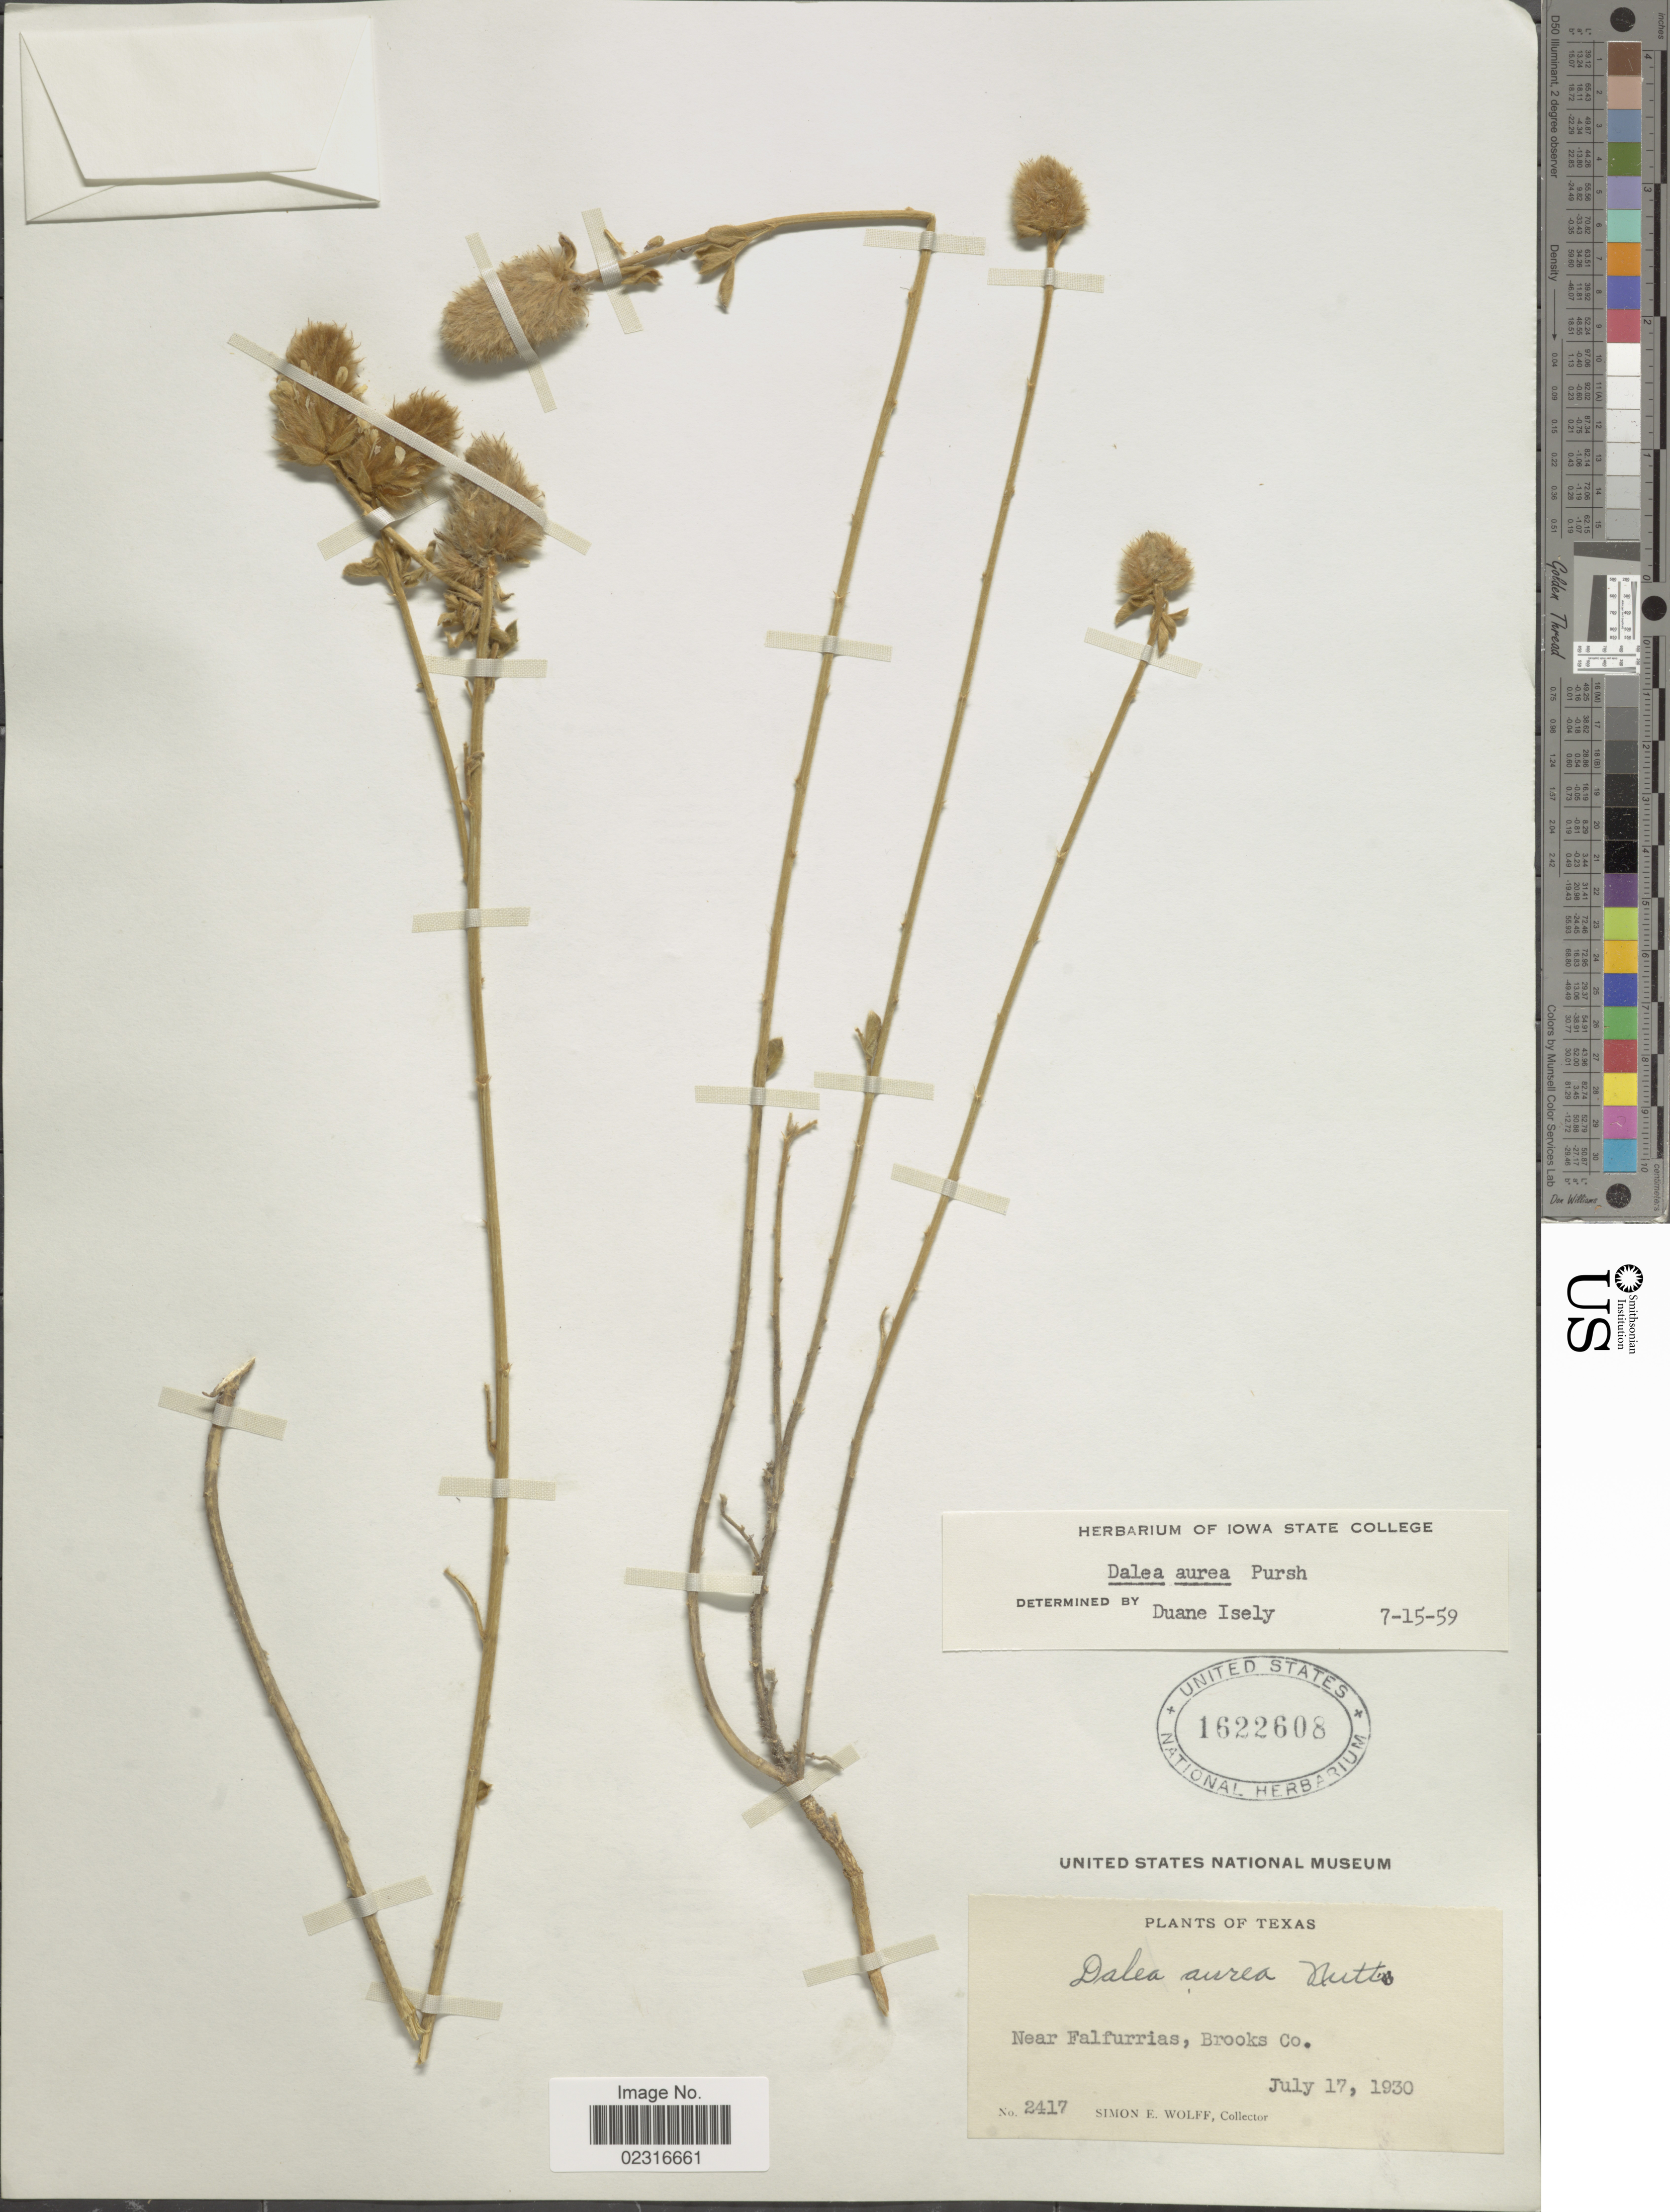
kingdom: Plantae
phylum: Tracheophyta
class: Magnoliopsida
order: Fabales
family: Fabaceae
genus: Dalea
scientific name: Dalea aurea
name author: Nutt. ex Pursh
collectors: S. E. Wolff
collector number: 2417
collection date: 1930-09-17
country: United States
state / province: Texas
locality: Near Falfurrias, Brooks Co.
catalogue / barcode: US 1622608